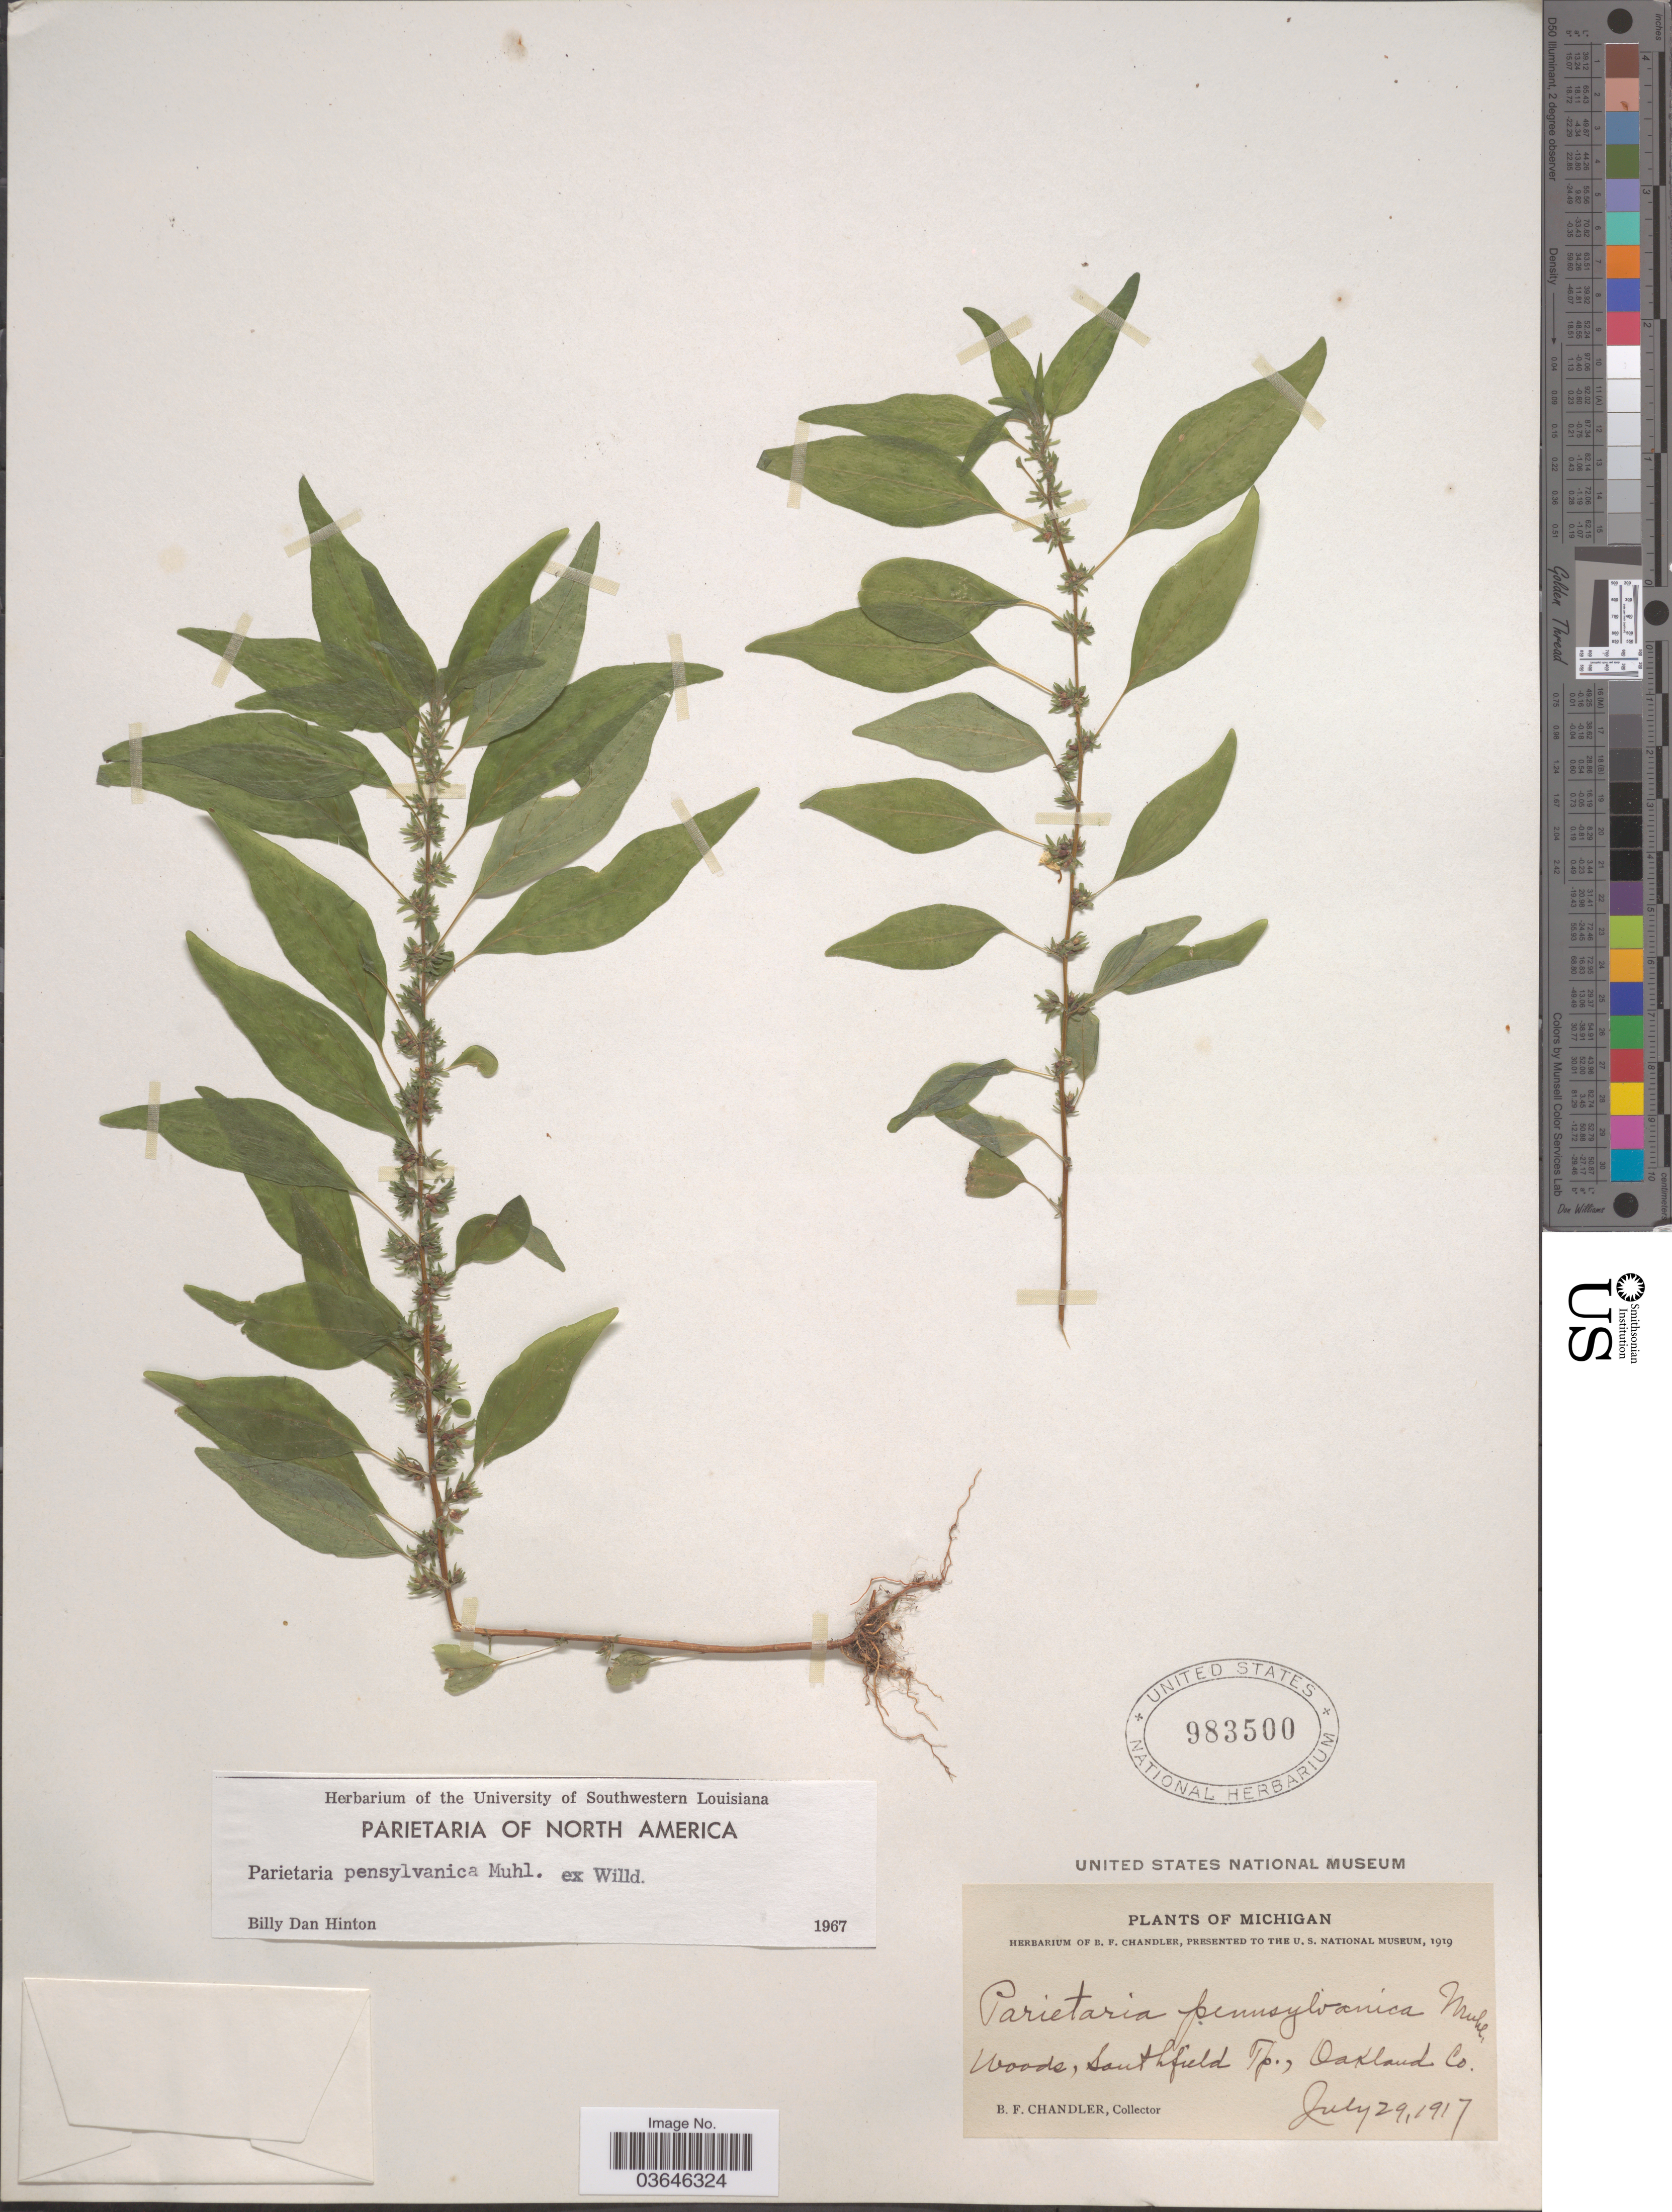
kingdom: Plantae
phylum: Tracheophyta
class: Magnoliopsida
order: Rosales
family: Urticaceae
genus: Parietaria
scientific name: Parietaria pensylvanica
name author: Muhl. ex Willd.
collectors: B. F. Chandler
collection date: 1917-07-29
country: United States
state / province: Michigan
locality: Southfield Tp., Oakland Co.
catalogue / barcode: US 983500